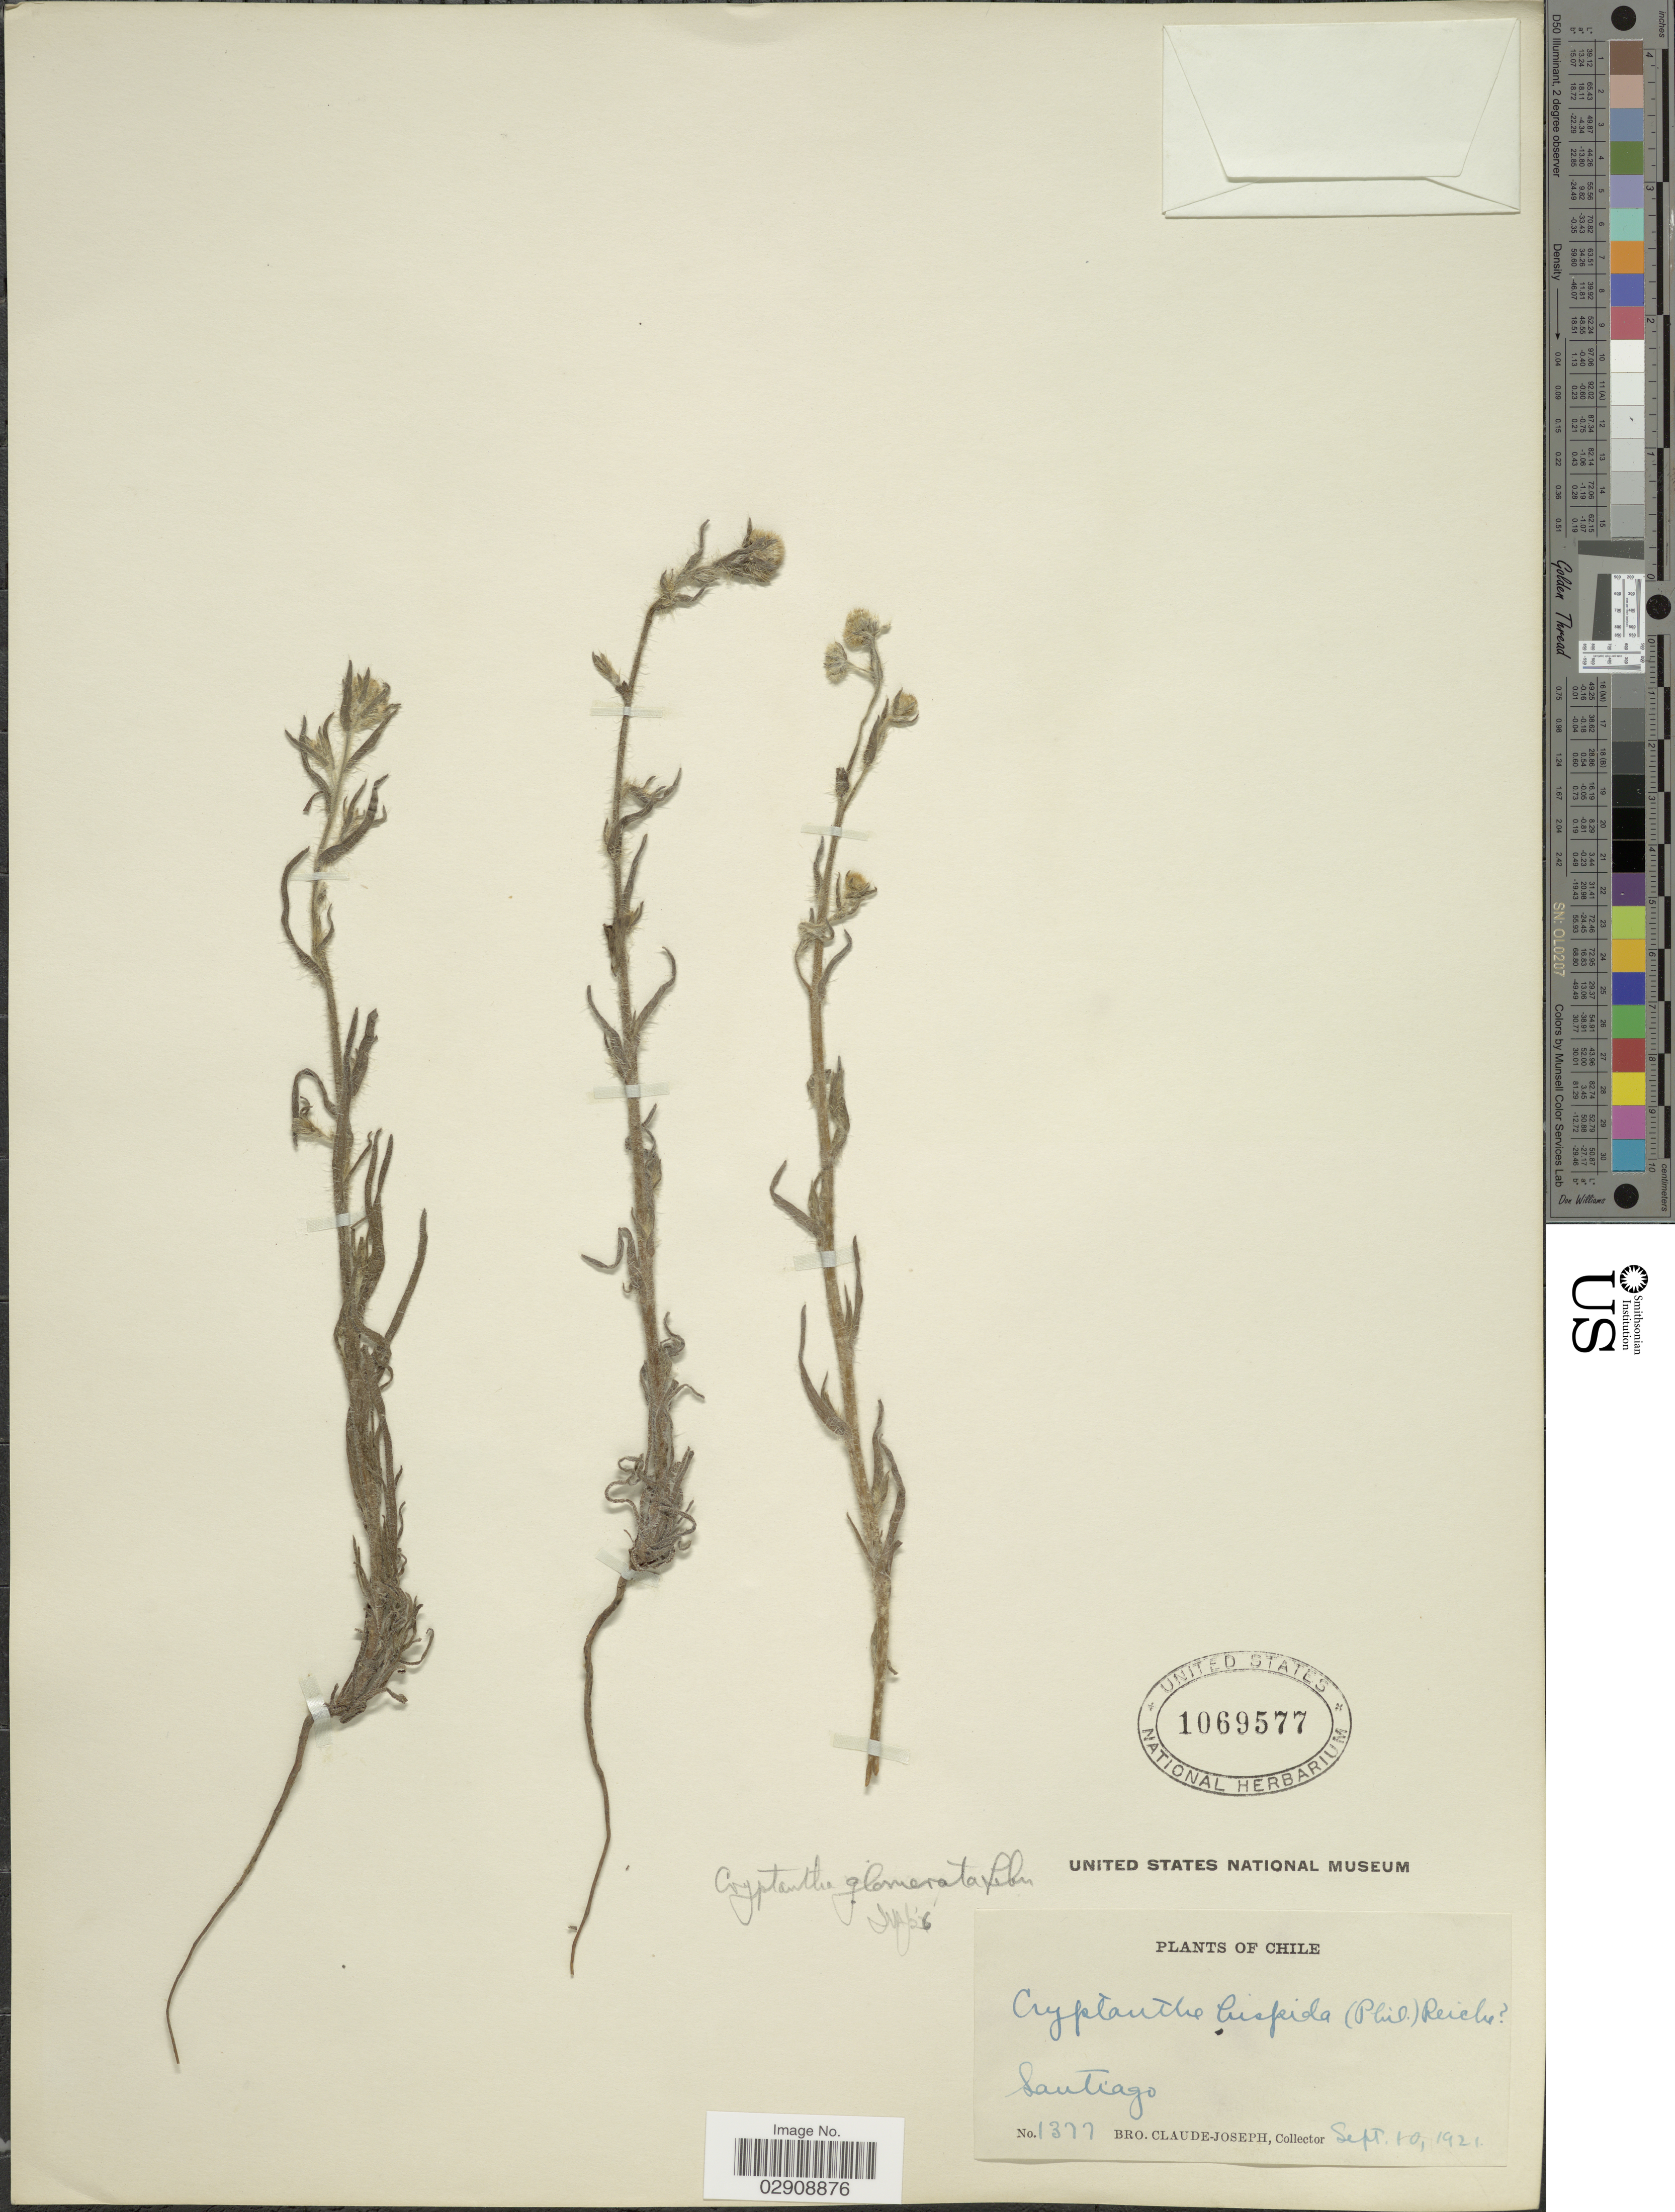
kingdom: Plantae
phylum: Tracheophyta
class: Magnoliopsida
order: Boraginales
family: Boraginaceae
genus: Cryptantha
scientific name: Cryptantha glomerata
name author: (G. Don) Lehm.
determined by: Moroni, Pablo, (SI), Instituto de Botanica Darwinion (ARGENTINA)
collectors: Bro. Claude-Joseph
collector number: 1377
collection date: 1921-09-10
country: Chile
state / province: Región Metropolitana (RM)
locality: Santiago. Chile.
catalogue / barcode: US 1069577